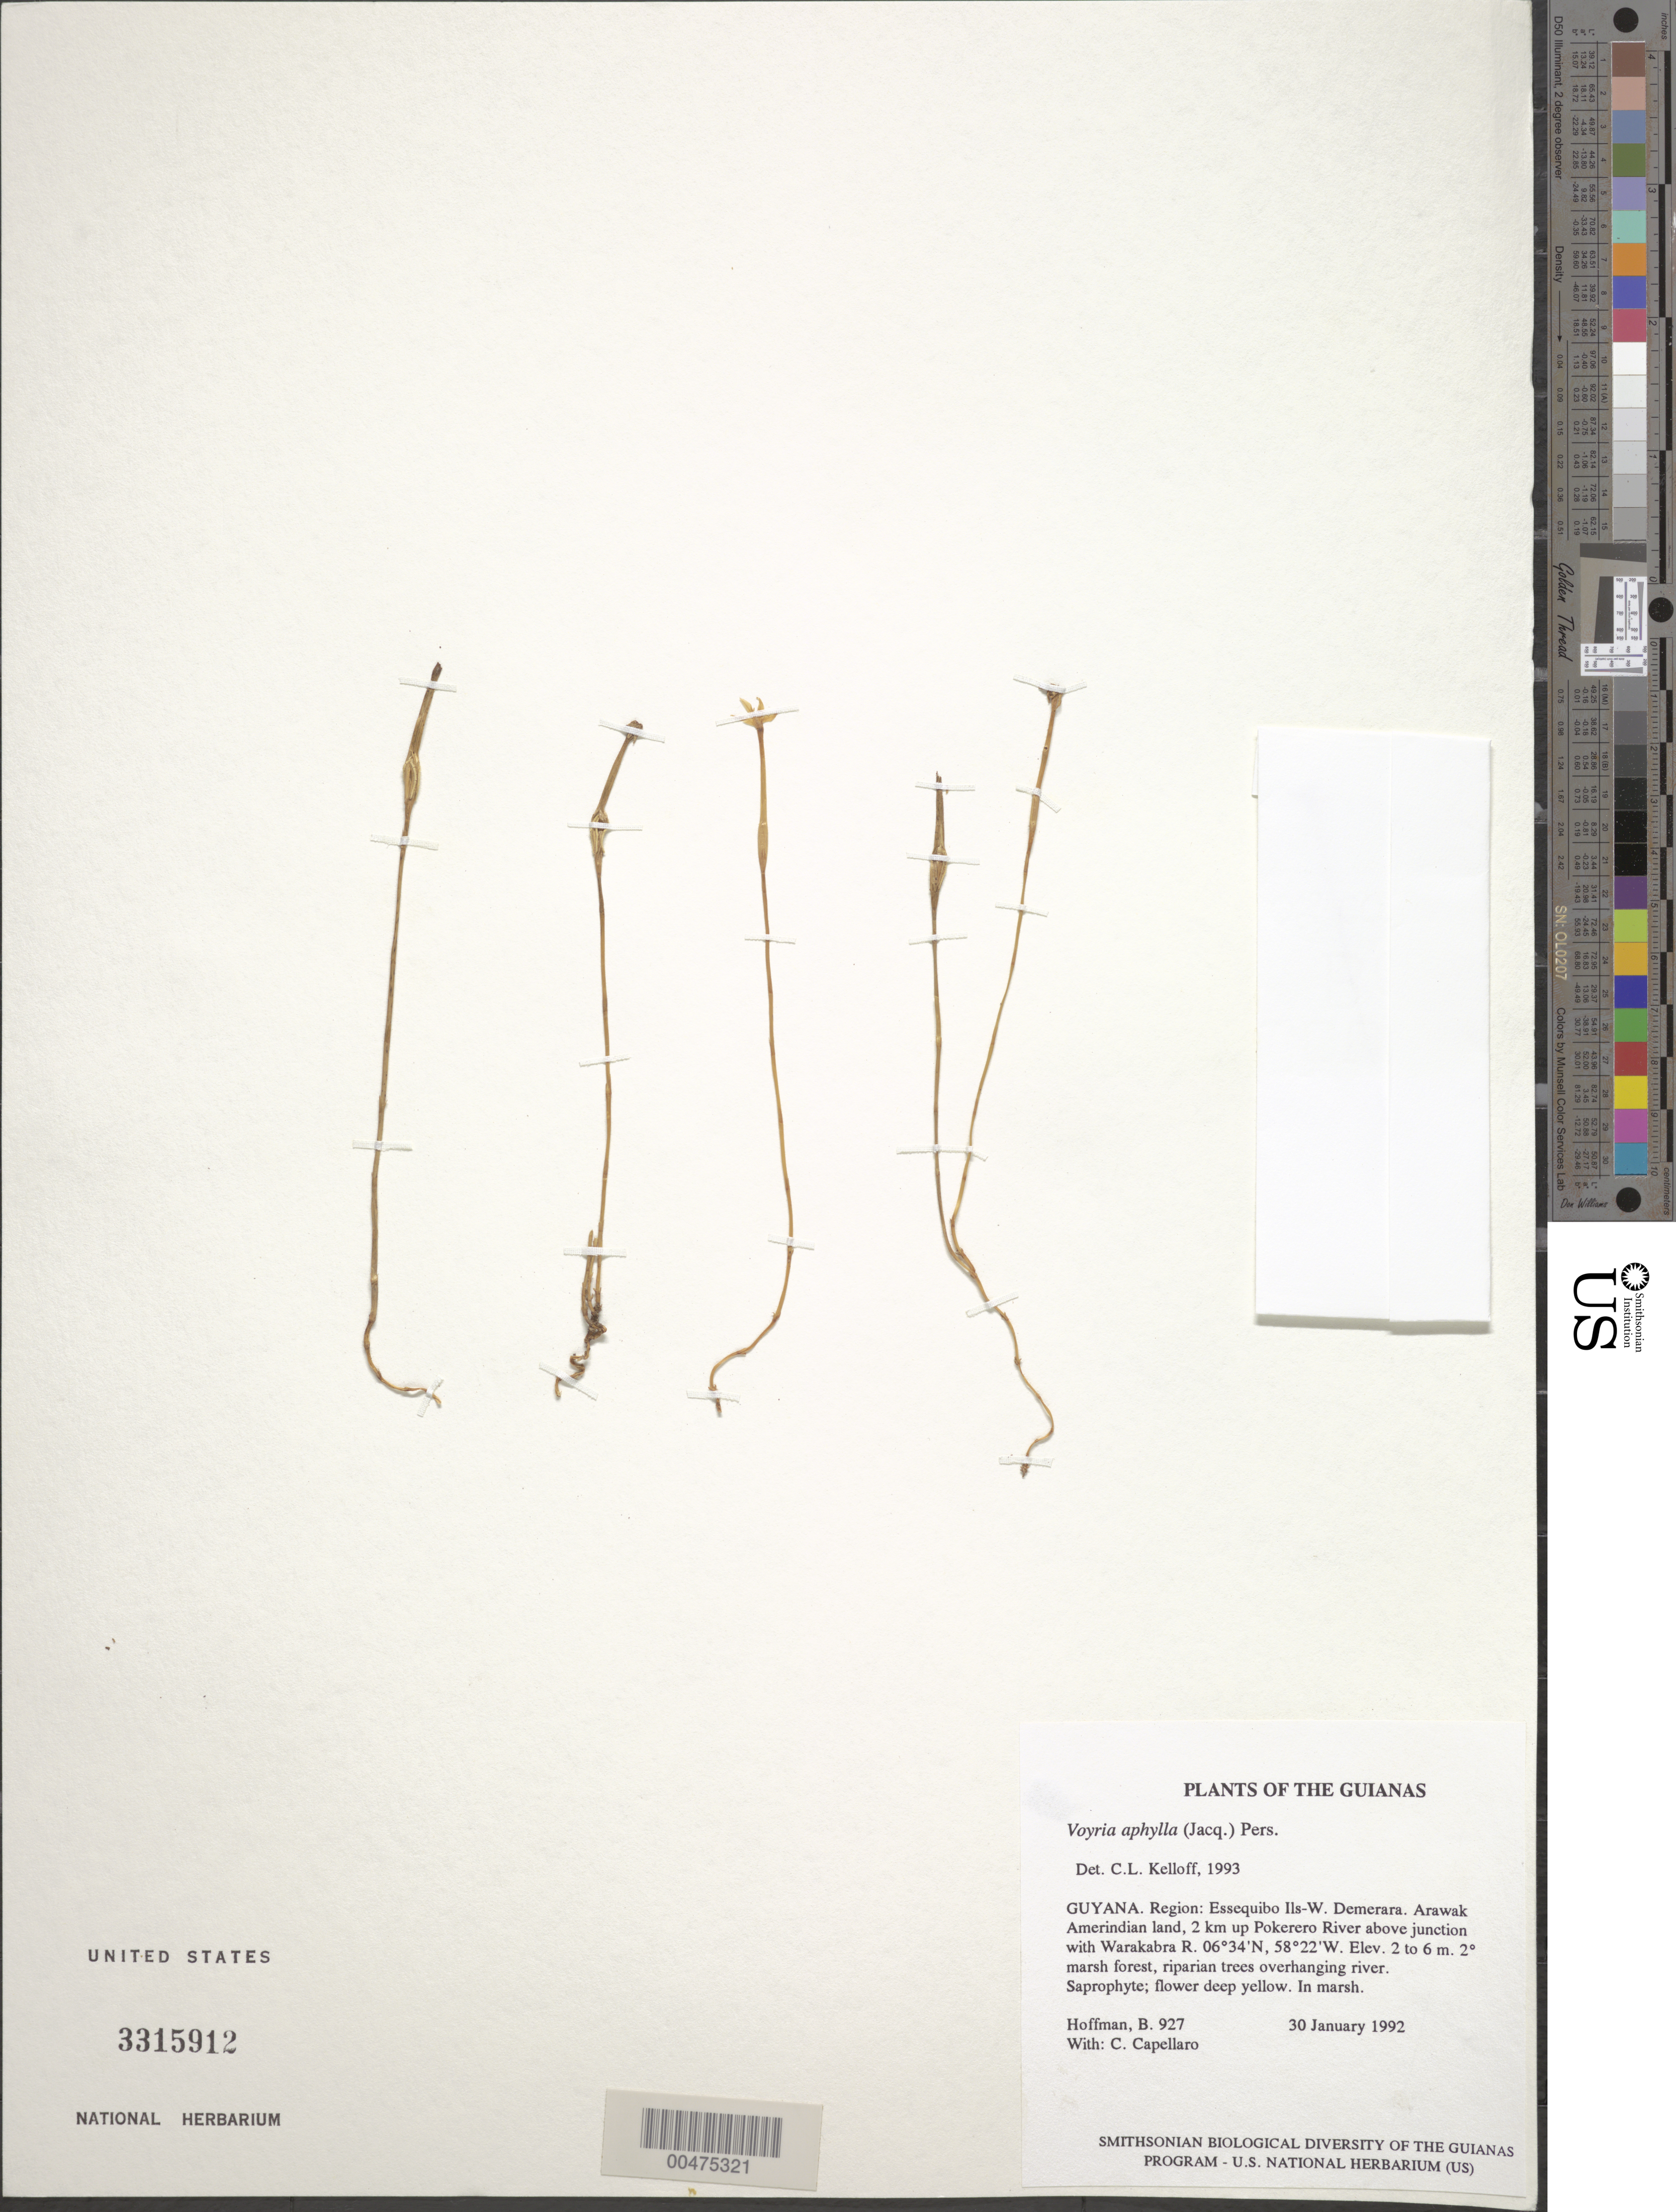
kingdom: Plantae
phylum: Tracheophyta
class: Magnoliopsida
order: Gentianales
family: Gentianaceae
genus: Voyria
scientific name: Voyria aphylla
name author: (Jacq.) Pers.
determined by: Kelloff, Carol L., (US), Smithsonian Institution - National Museum of Natural History (UNITED STATES)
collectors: B. Hoffman & C. Capellaro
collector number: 927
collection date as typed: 30 January 1992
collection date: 1992-01-30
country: Guyana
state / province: Essequibo Isl-W. Demerara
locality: Arawak Amerindian land, 2 km up Pokerero River above junction with Warakabra River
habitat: Secondary marsh forest, riparian trees overhanging river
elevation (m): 2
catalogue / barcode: US 3315912